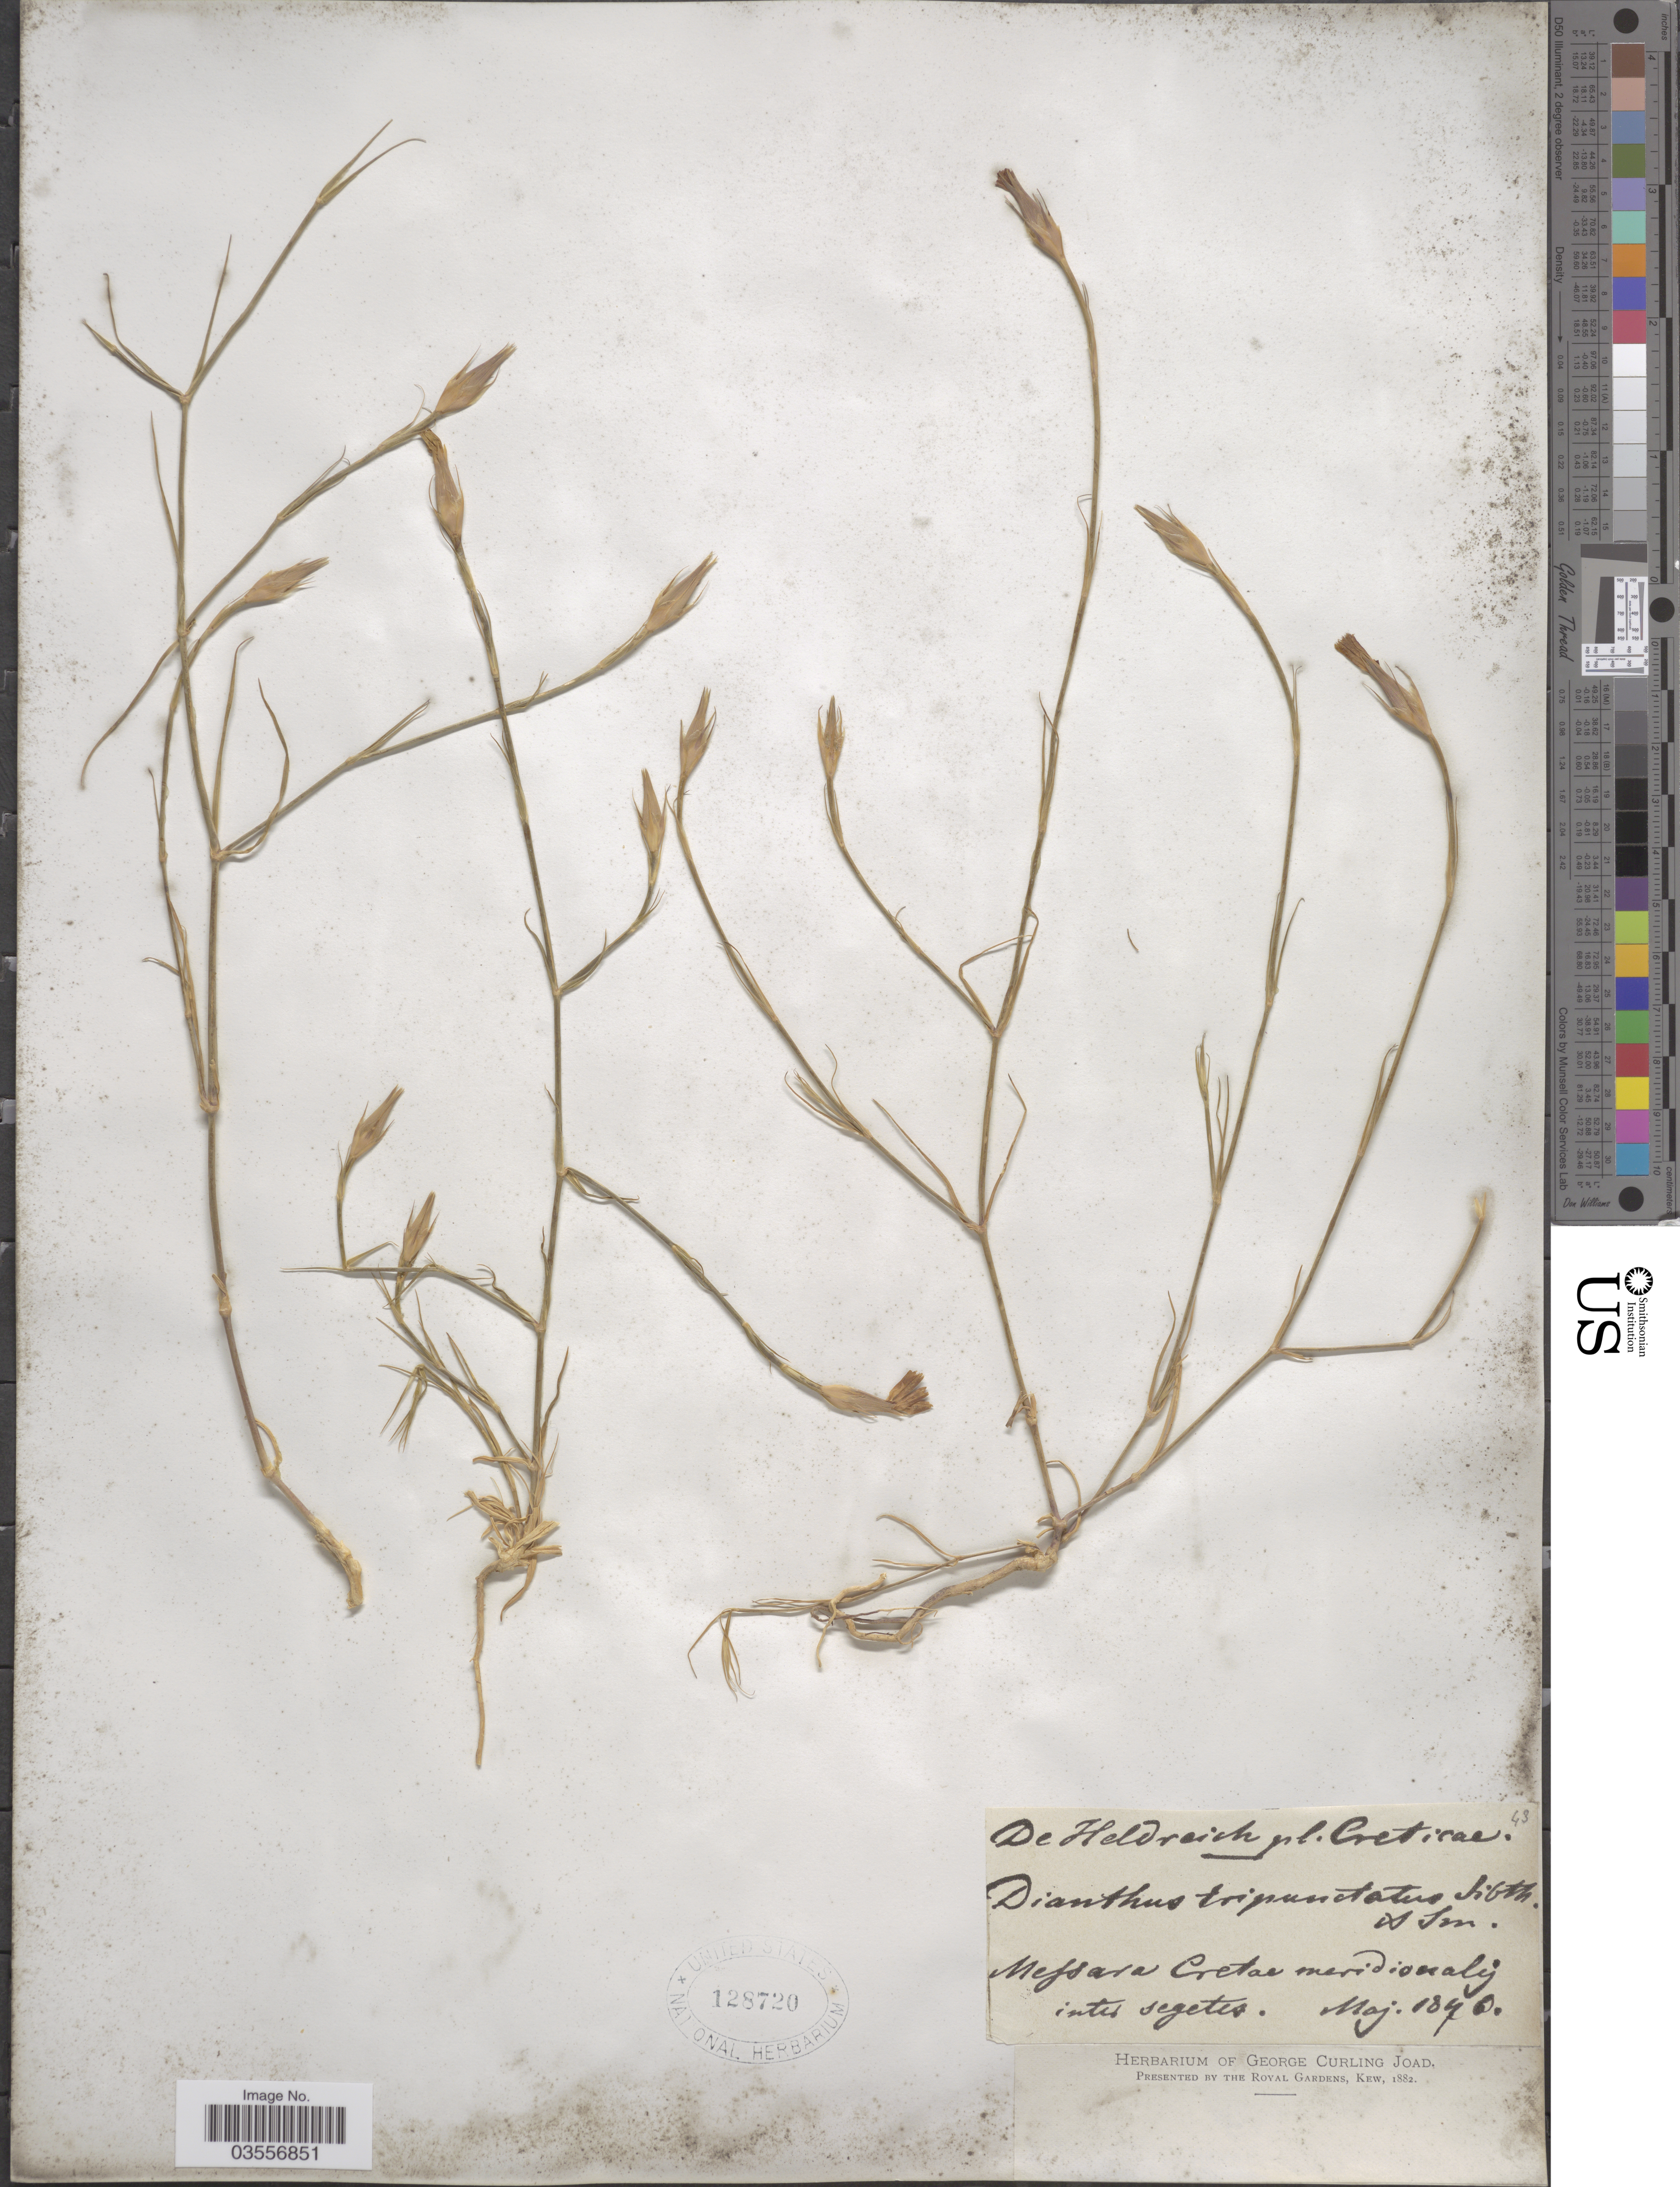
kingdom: Plantae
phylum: Tracheophyta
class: Magnoliopsida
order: Caryophyllales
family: Caryophyllaceae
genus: Dianthus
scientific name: Dianthus tripunctatus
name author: Sm.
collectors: -. De Heldreich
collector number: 43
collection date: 1870-05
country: Greece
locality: Creticae. Messara Cretae meridionaly intes segetes.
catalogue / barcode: US 128720